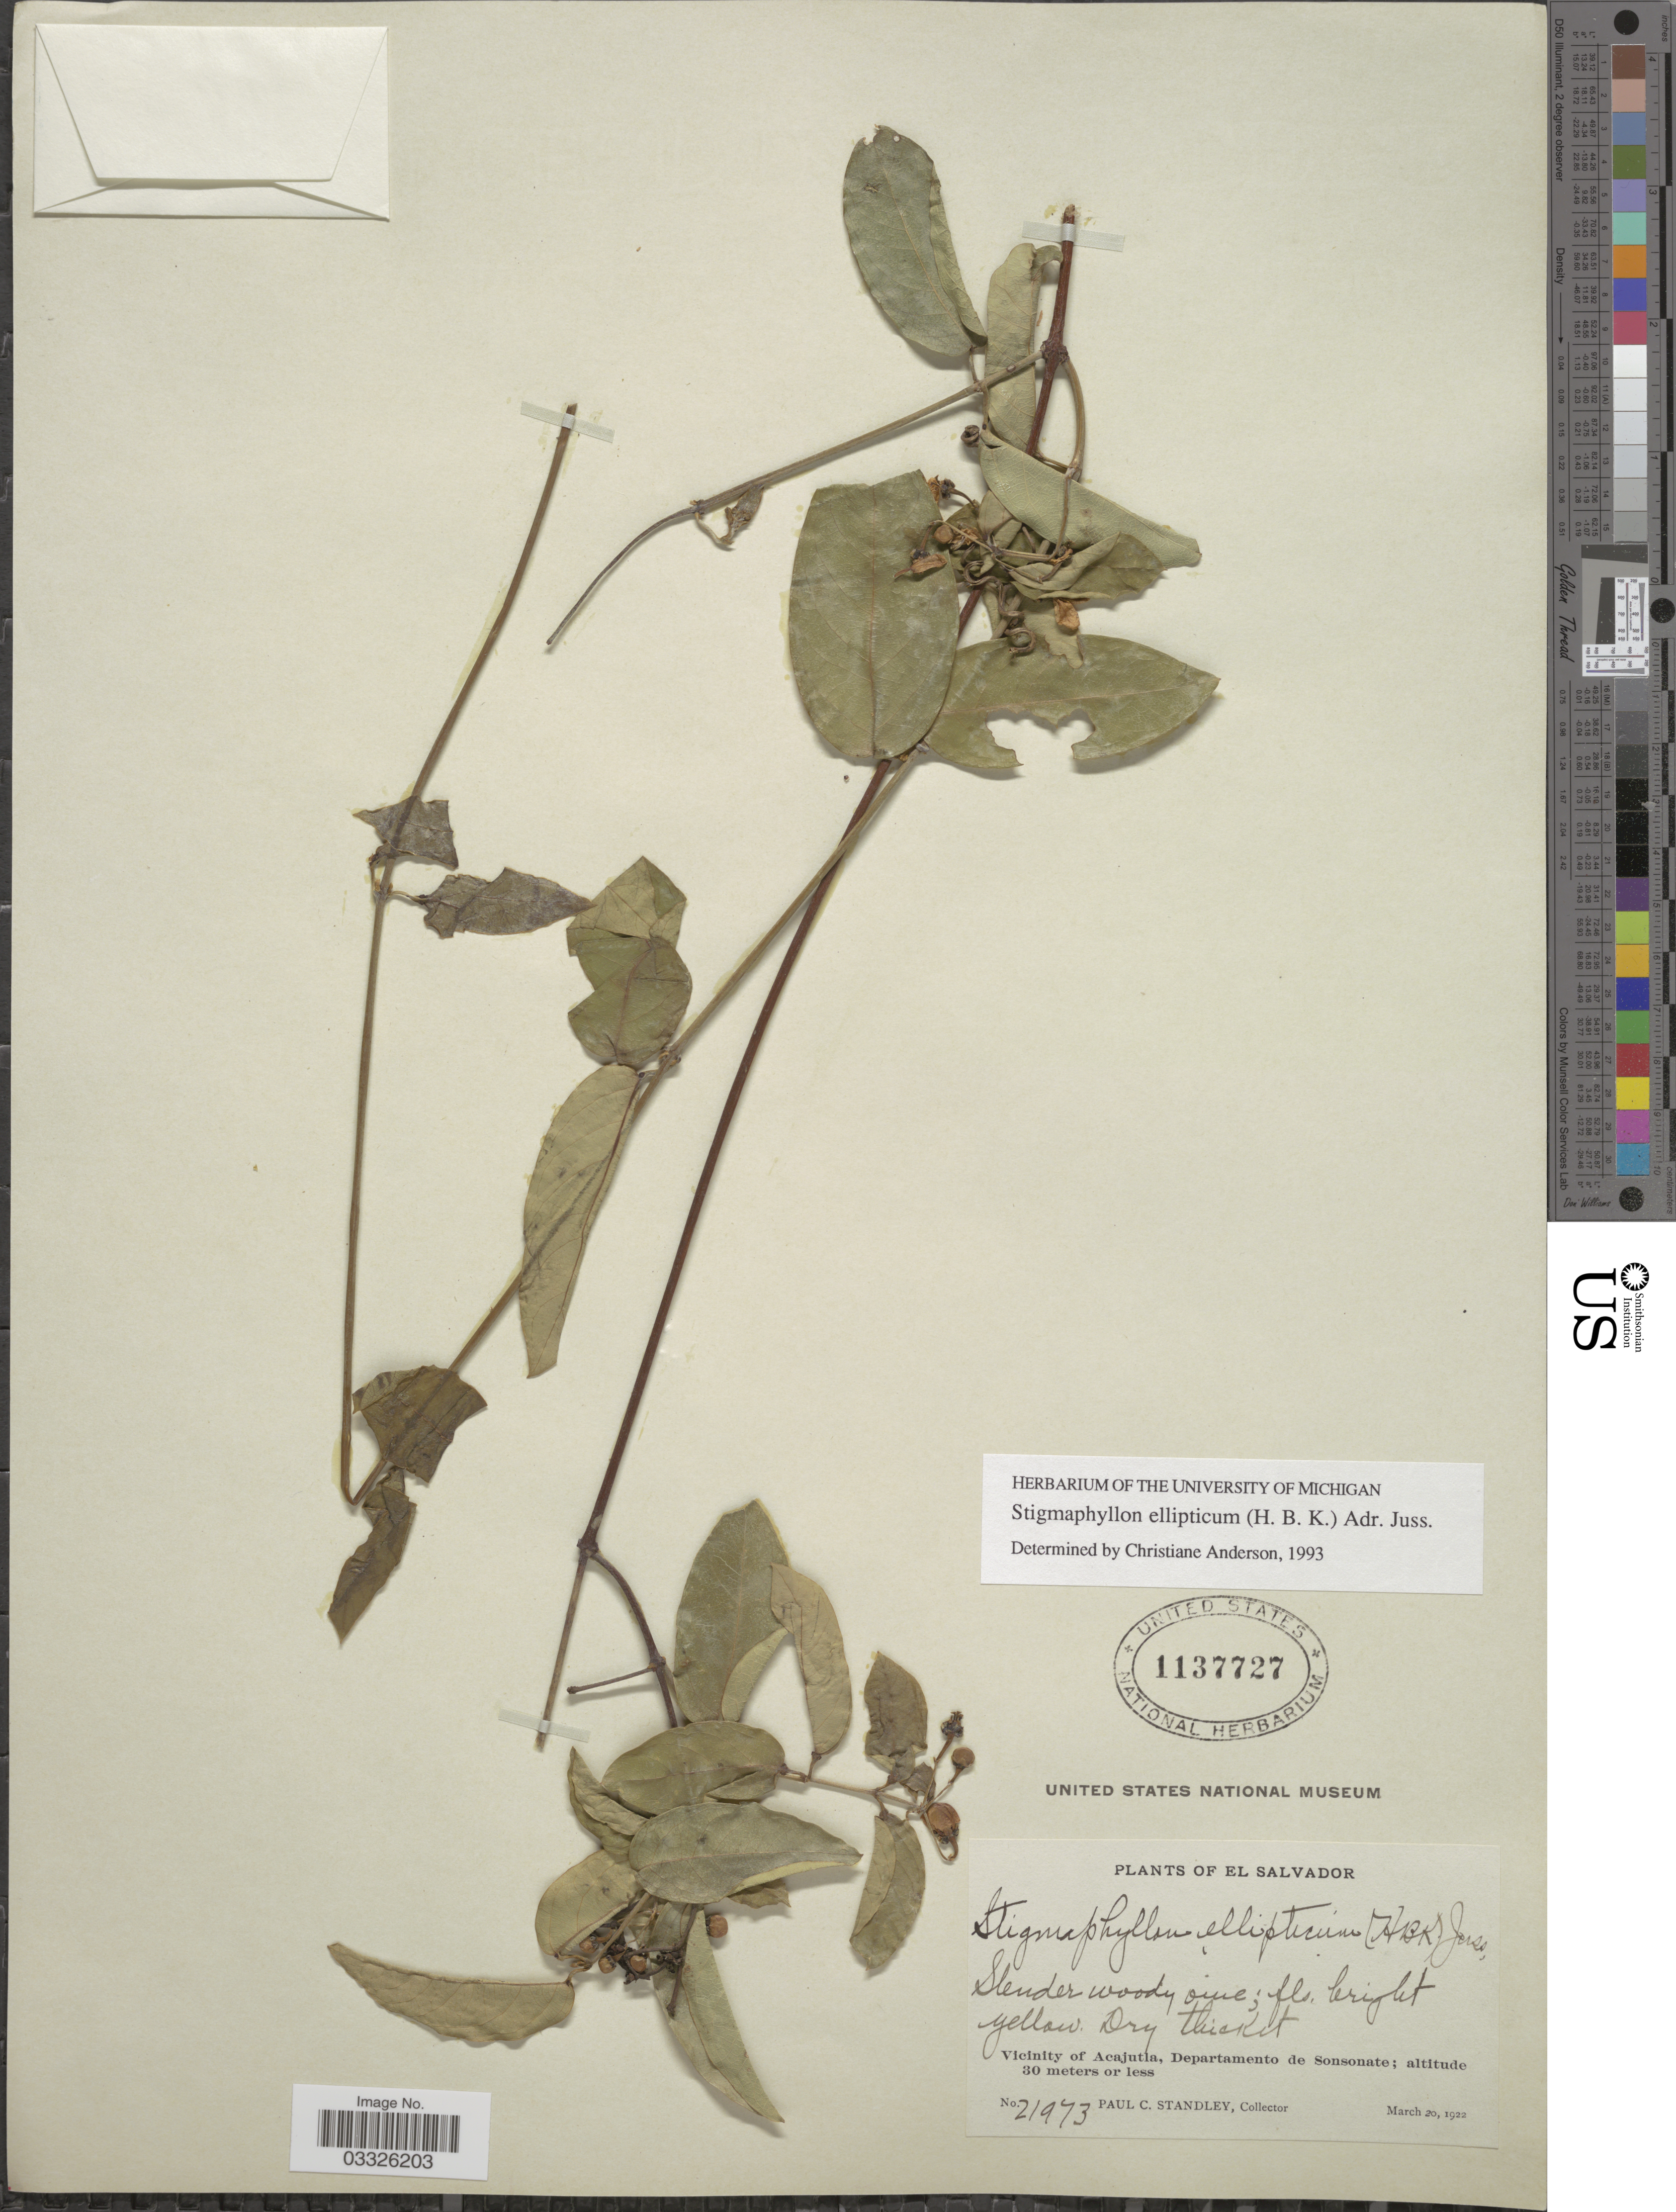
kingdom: Plantae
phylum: Tracheophyta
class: Magnoliopsida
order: Malpighiales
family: Malpighiaceae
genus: Stigmaphyllon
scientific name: Stigmaphyllon ellipticum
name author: (Kunth) A. Juss.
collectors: P. C. Standley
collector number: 21973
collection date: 1922-03-20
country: El Salvador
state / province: Sonsonate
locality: Vicinity of Acajutla, Departamento de Sonsonate.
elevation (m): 30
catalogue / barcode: US 1137727